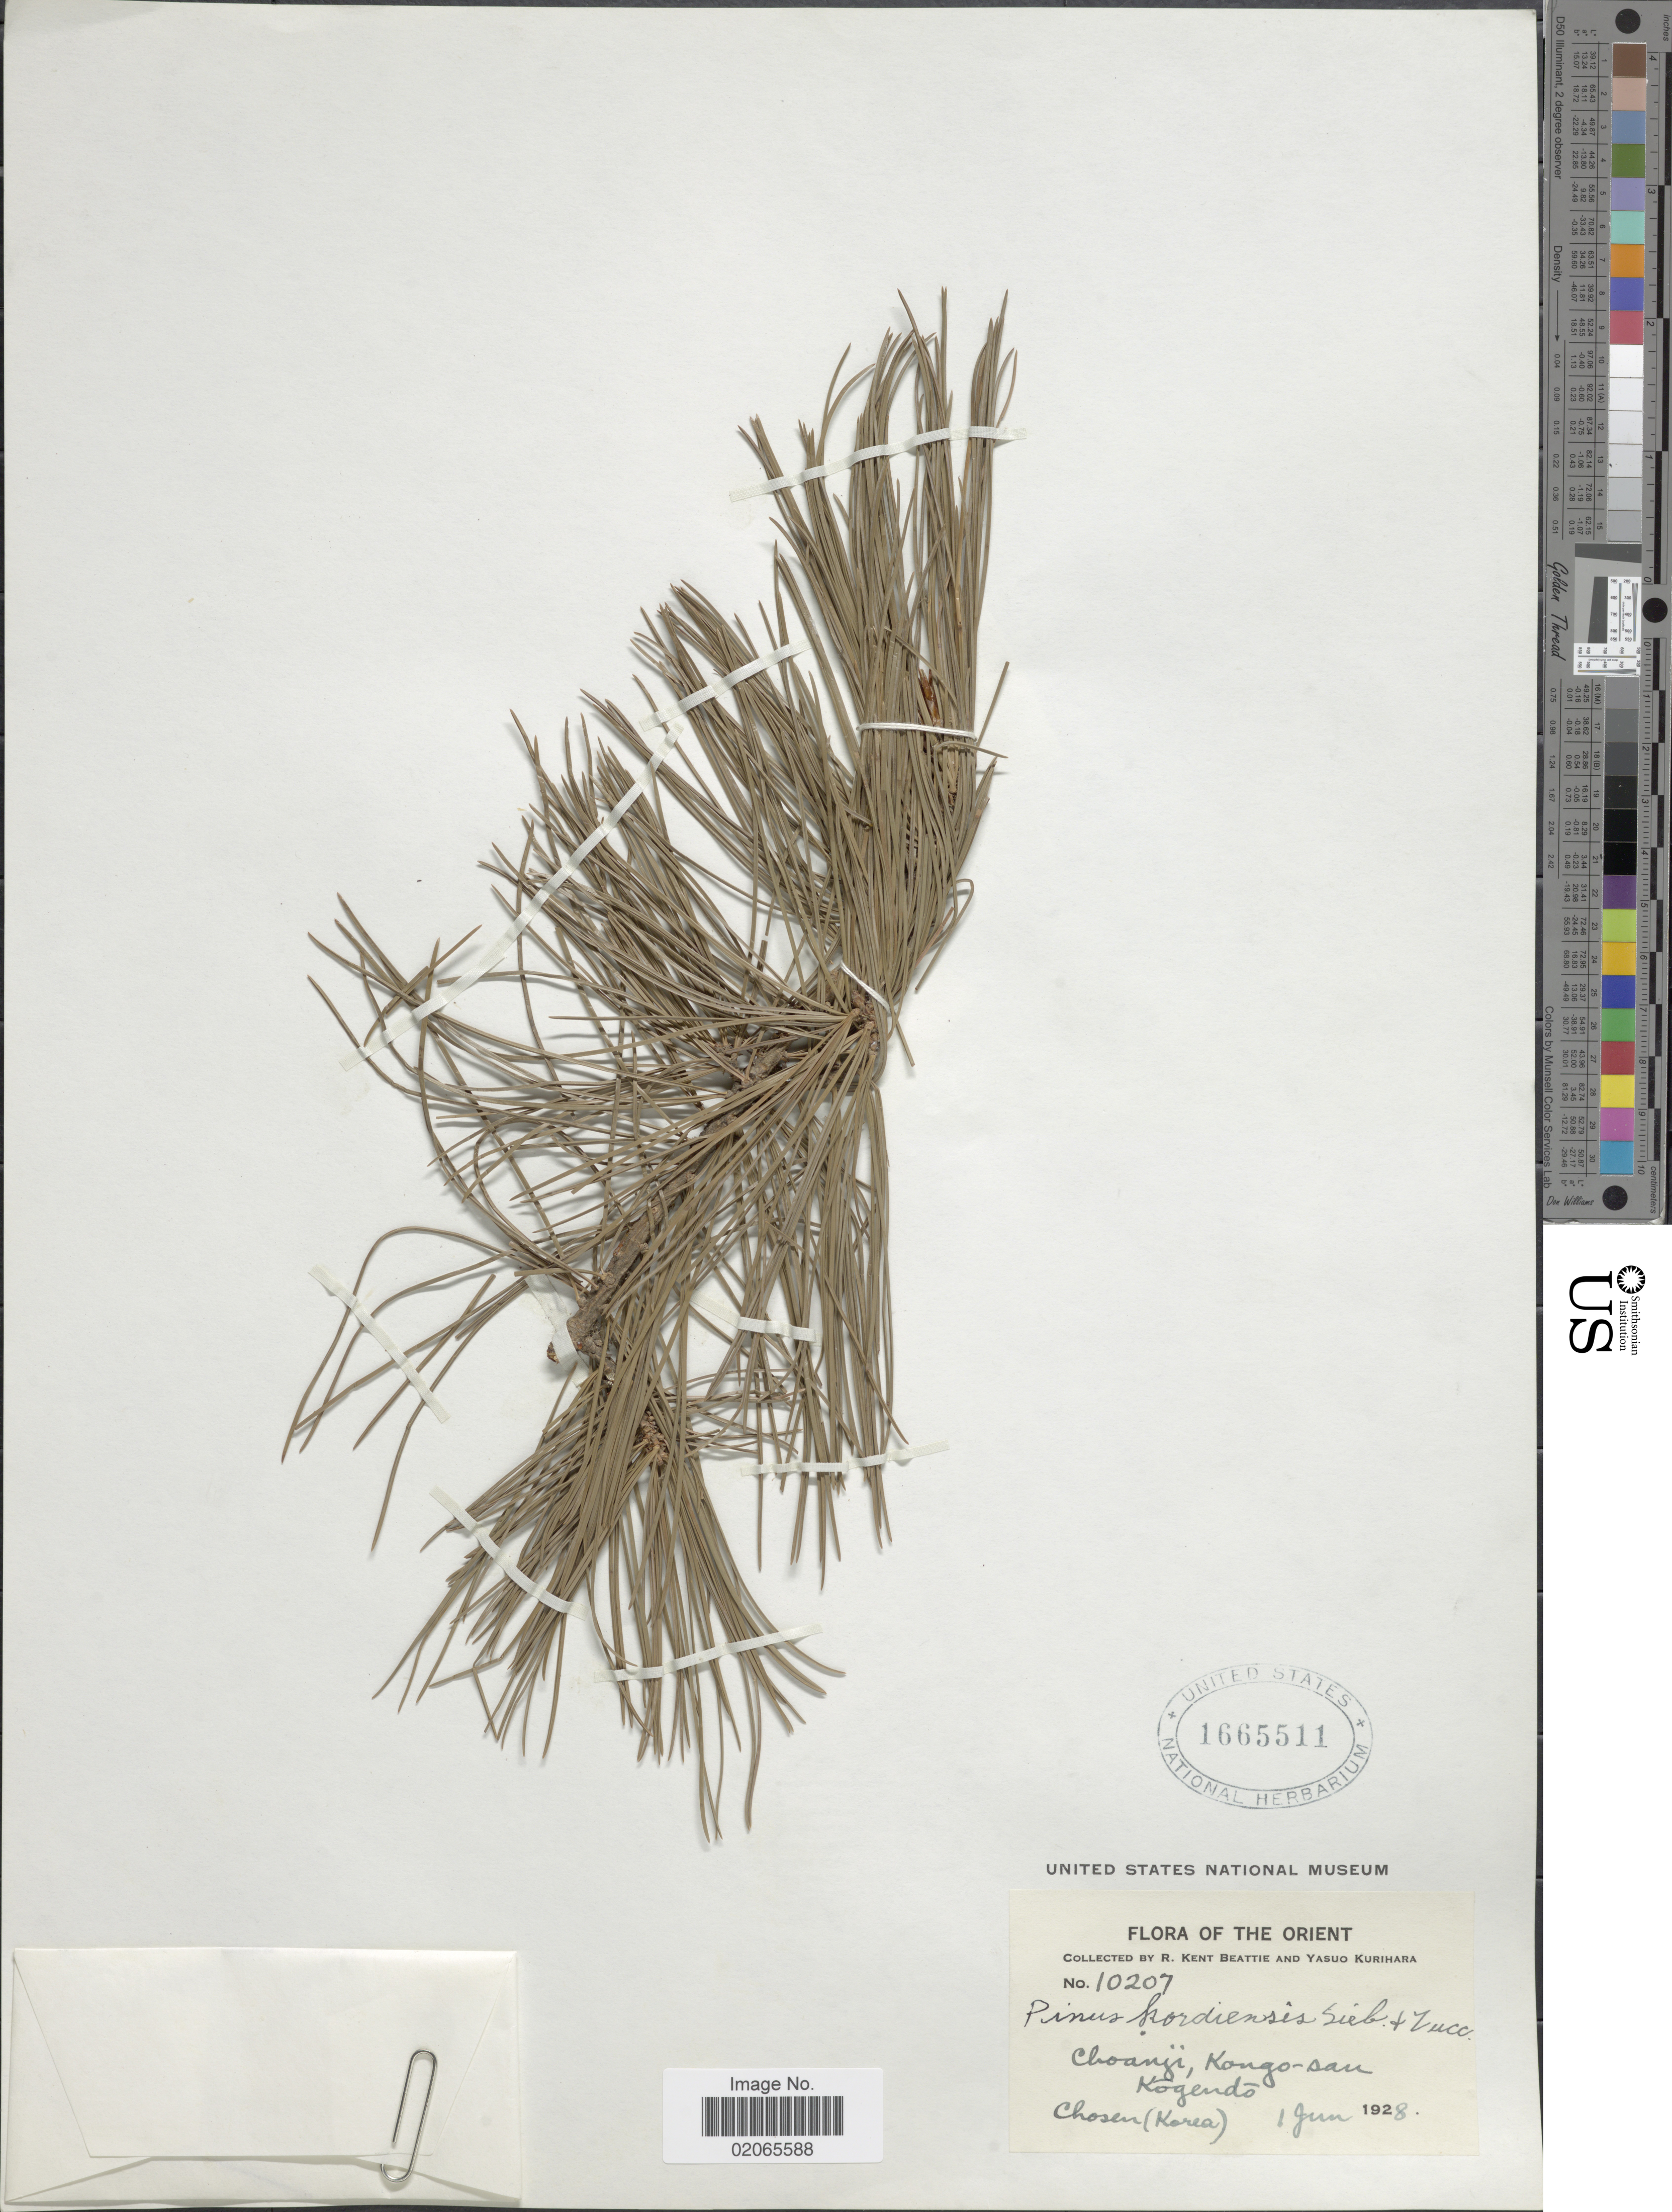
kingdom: Plantae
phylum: Tracheophyta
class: Pinopsida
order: Pinales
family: Pinaceae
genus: Pinus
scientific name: Pinus koraiensis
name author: Siebold & Zucc.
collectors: R. K. Beattie & Y. Kurihara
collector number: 10207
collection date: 1928-06-01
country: North Korea / South Korea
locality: The Orient, Choanji, Kongo-san, Kogendo Chosen (Korea)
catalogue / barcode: US 1665511